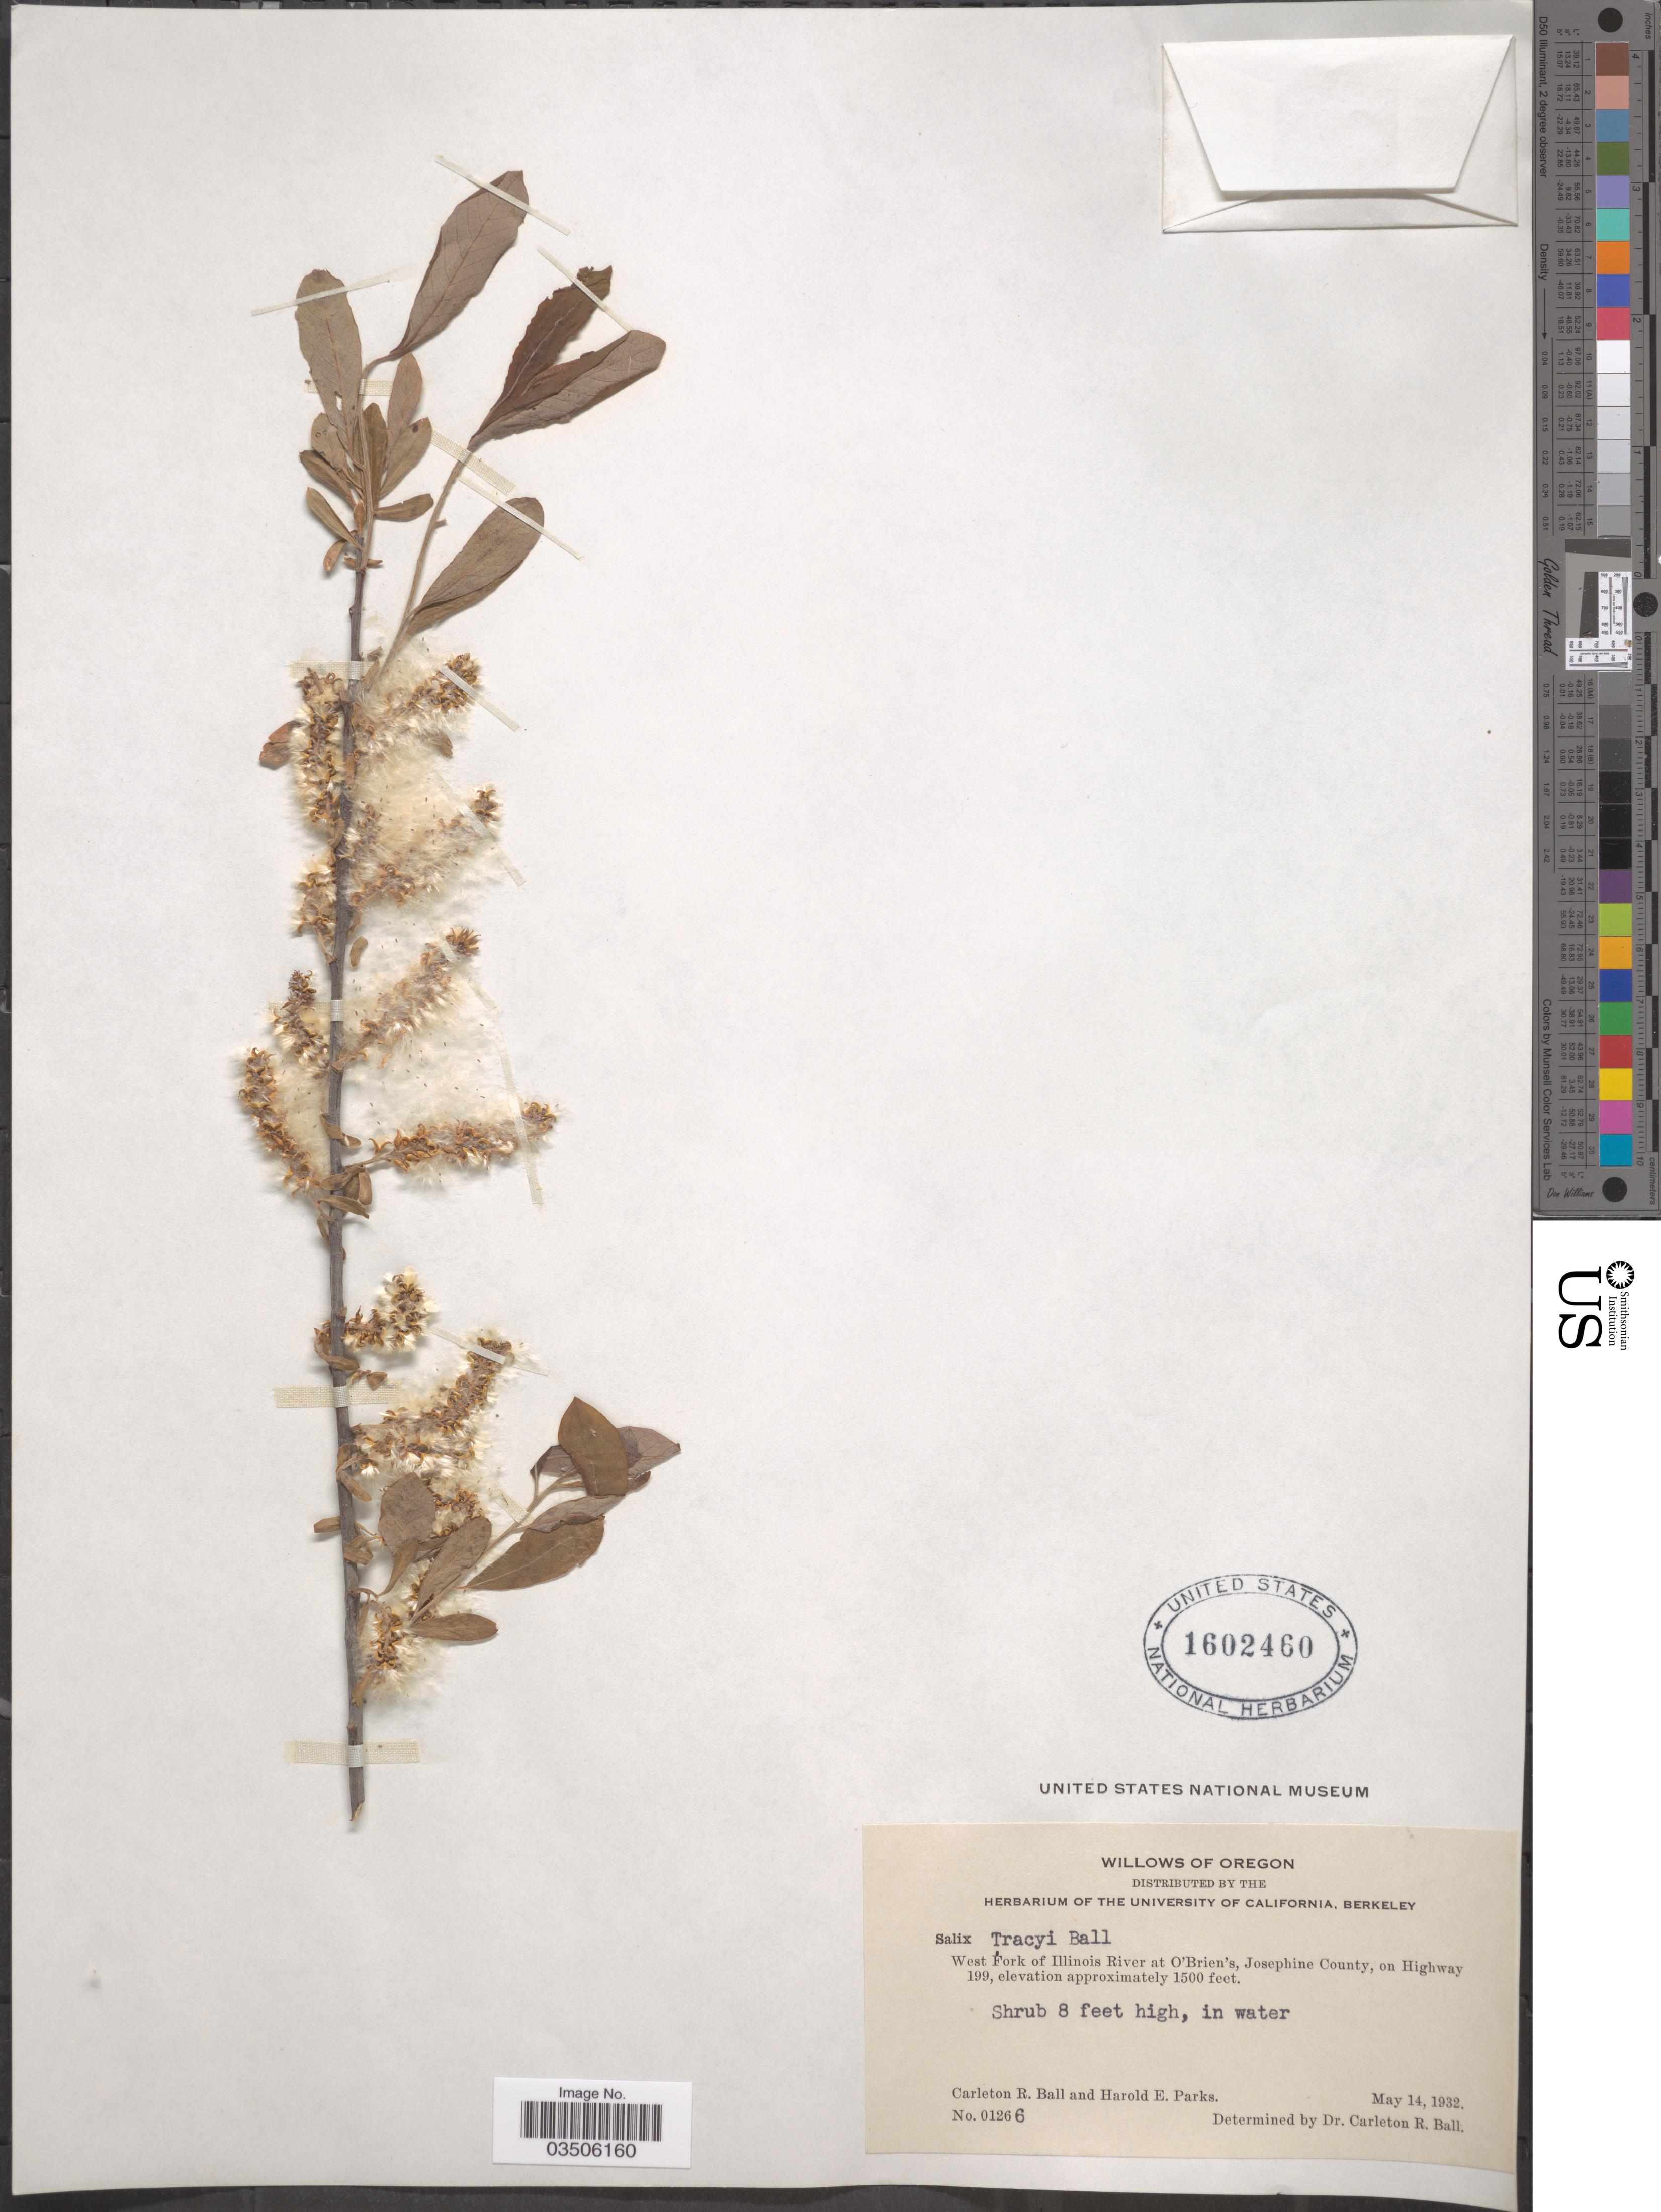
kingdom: Plantae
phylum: Tracheophyta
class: Magnoliopsida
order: Malpighiales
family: Salicaceae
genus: Salix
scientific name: Salix tracyi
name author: C.R. Ball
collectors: R. H. Ball & H. E. Parks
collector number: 01266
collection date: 1932-05-14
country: United States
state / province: Oregon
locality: West Fork of Illinois River at O'Brien's, Josephine County, on Highway 199.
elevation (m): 457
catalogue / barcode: US 1602460